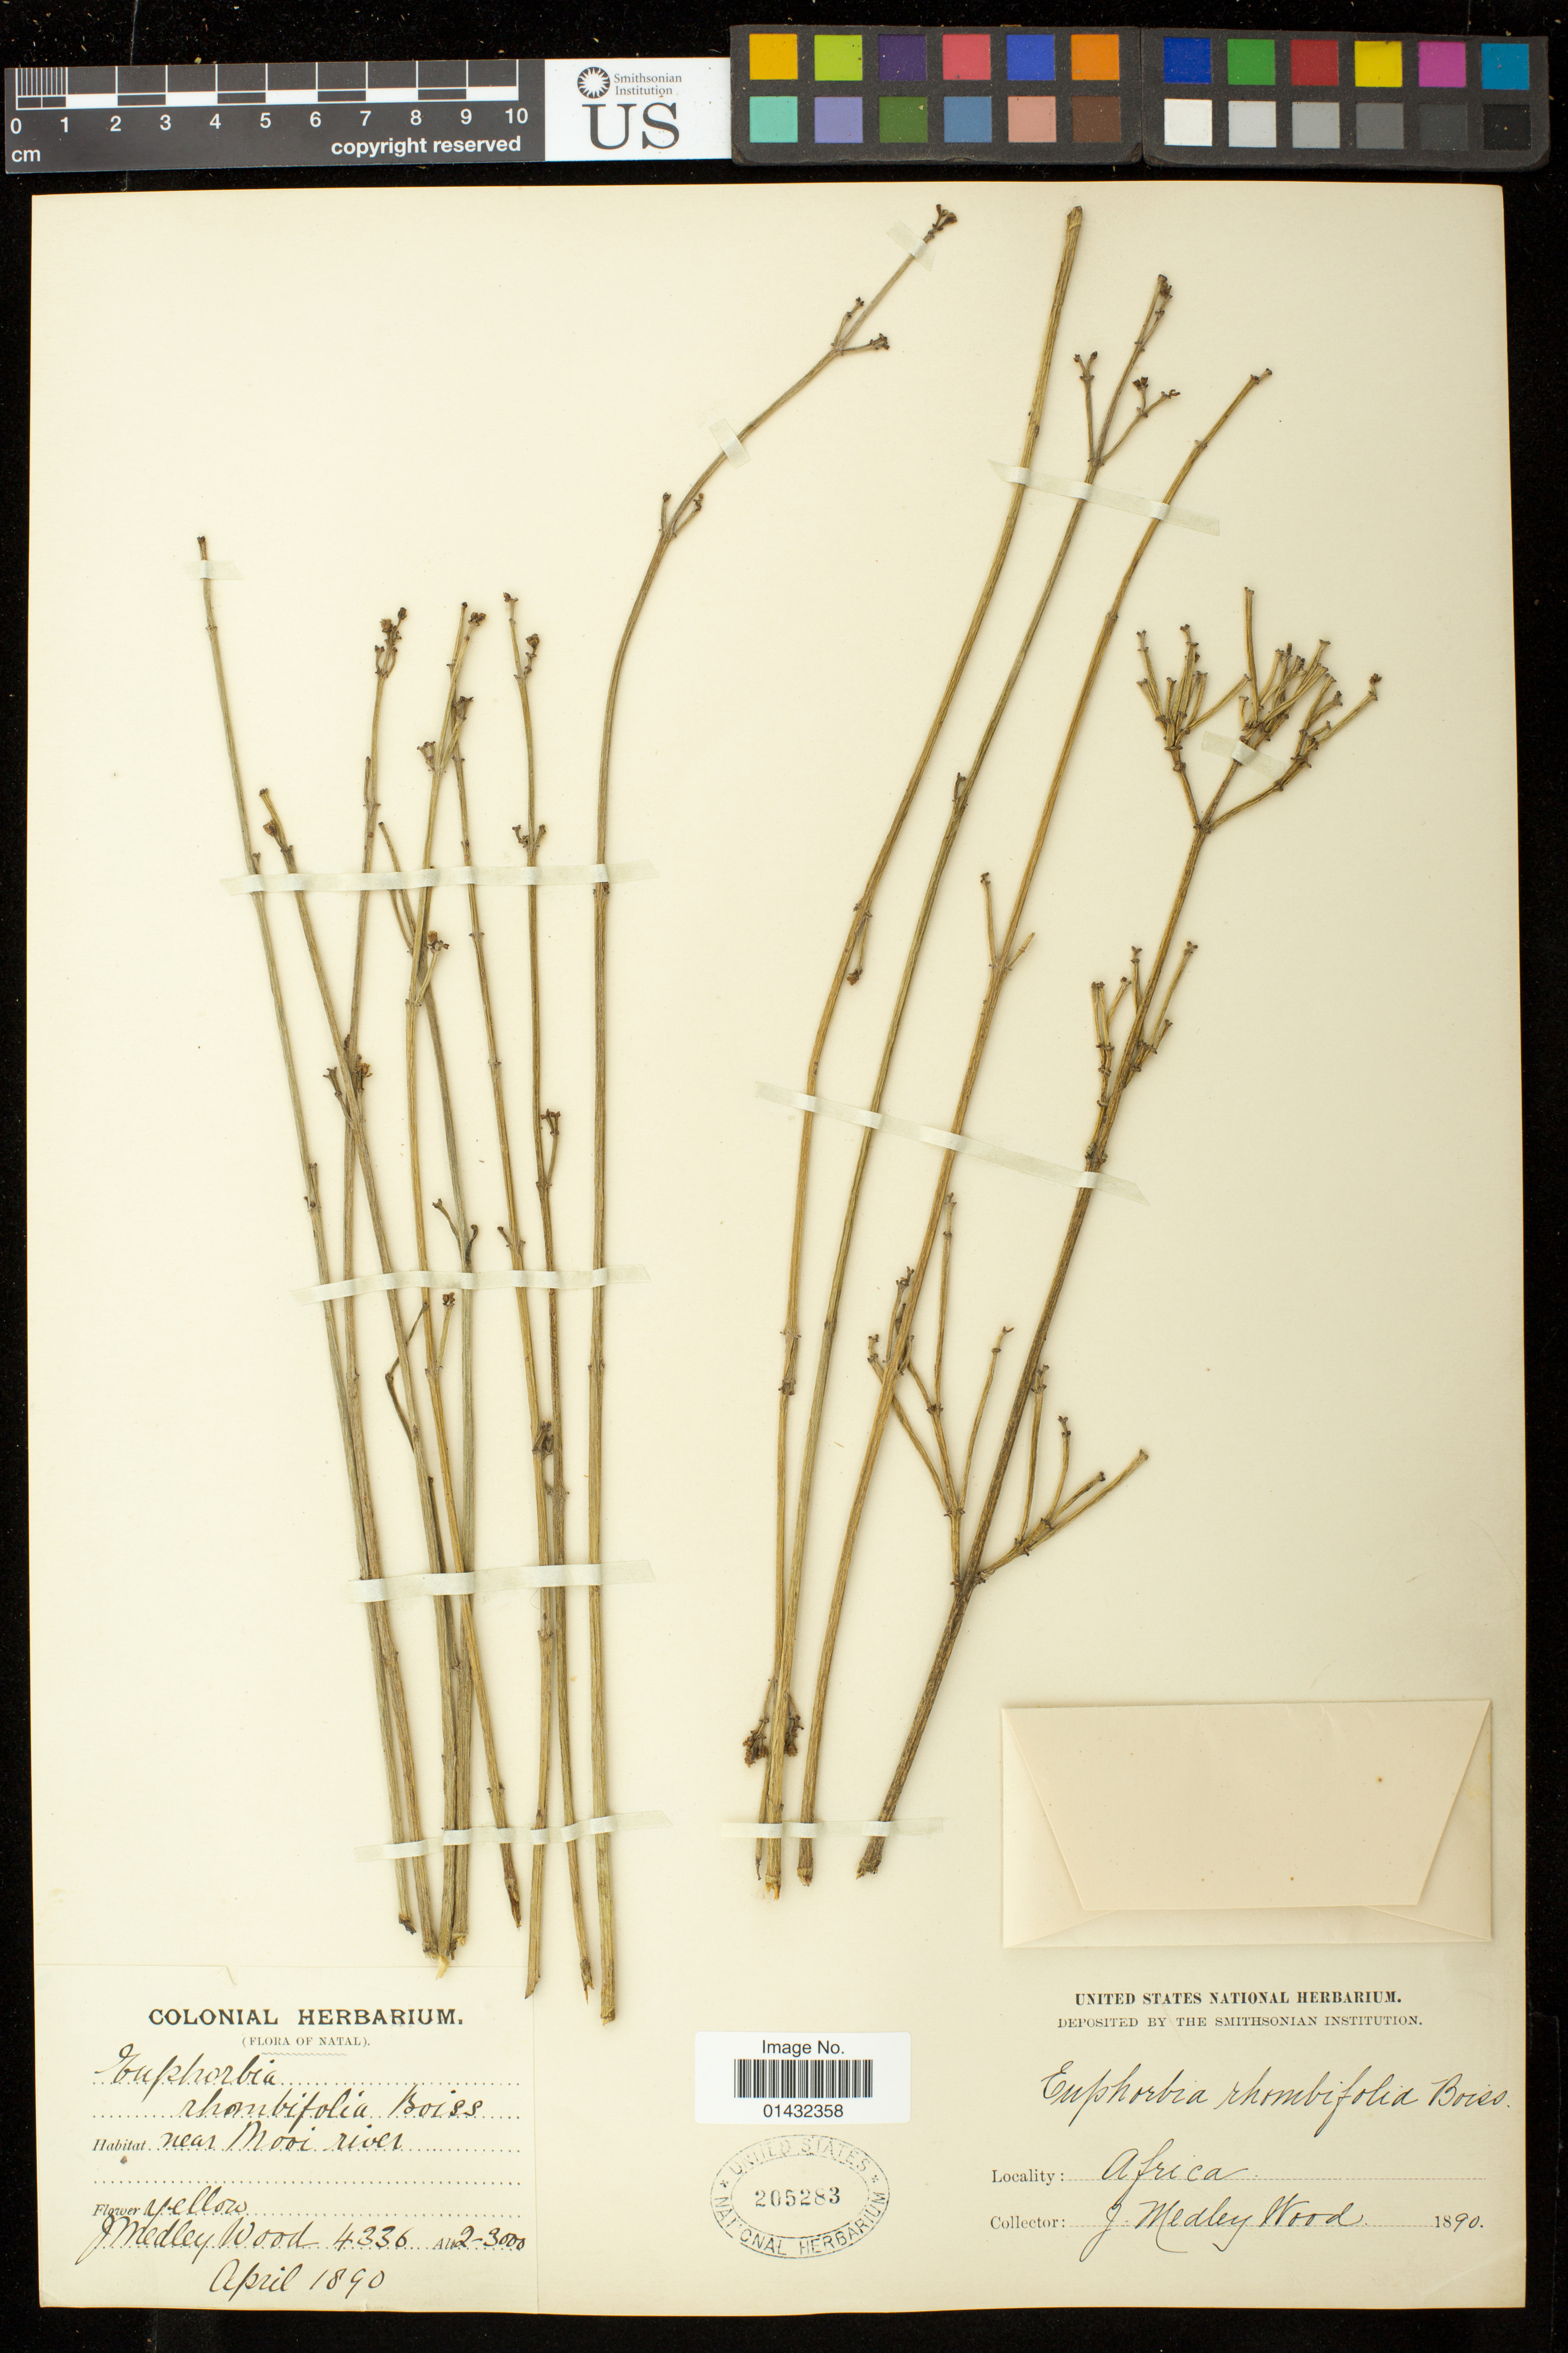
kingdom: Plantae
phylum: Tracheophyta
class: Magnoliopsida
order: Malpighiales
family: Euphorbiaceae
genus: Euphorbia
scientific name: Euphorbia rhombifolia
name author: Boiss.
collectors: J. M. Wood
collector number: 4336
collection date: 1890-04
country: South Africa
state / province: KwaZulu-Natal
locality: Near Mooi river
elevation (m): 610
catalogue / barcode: US 205283